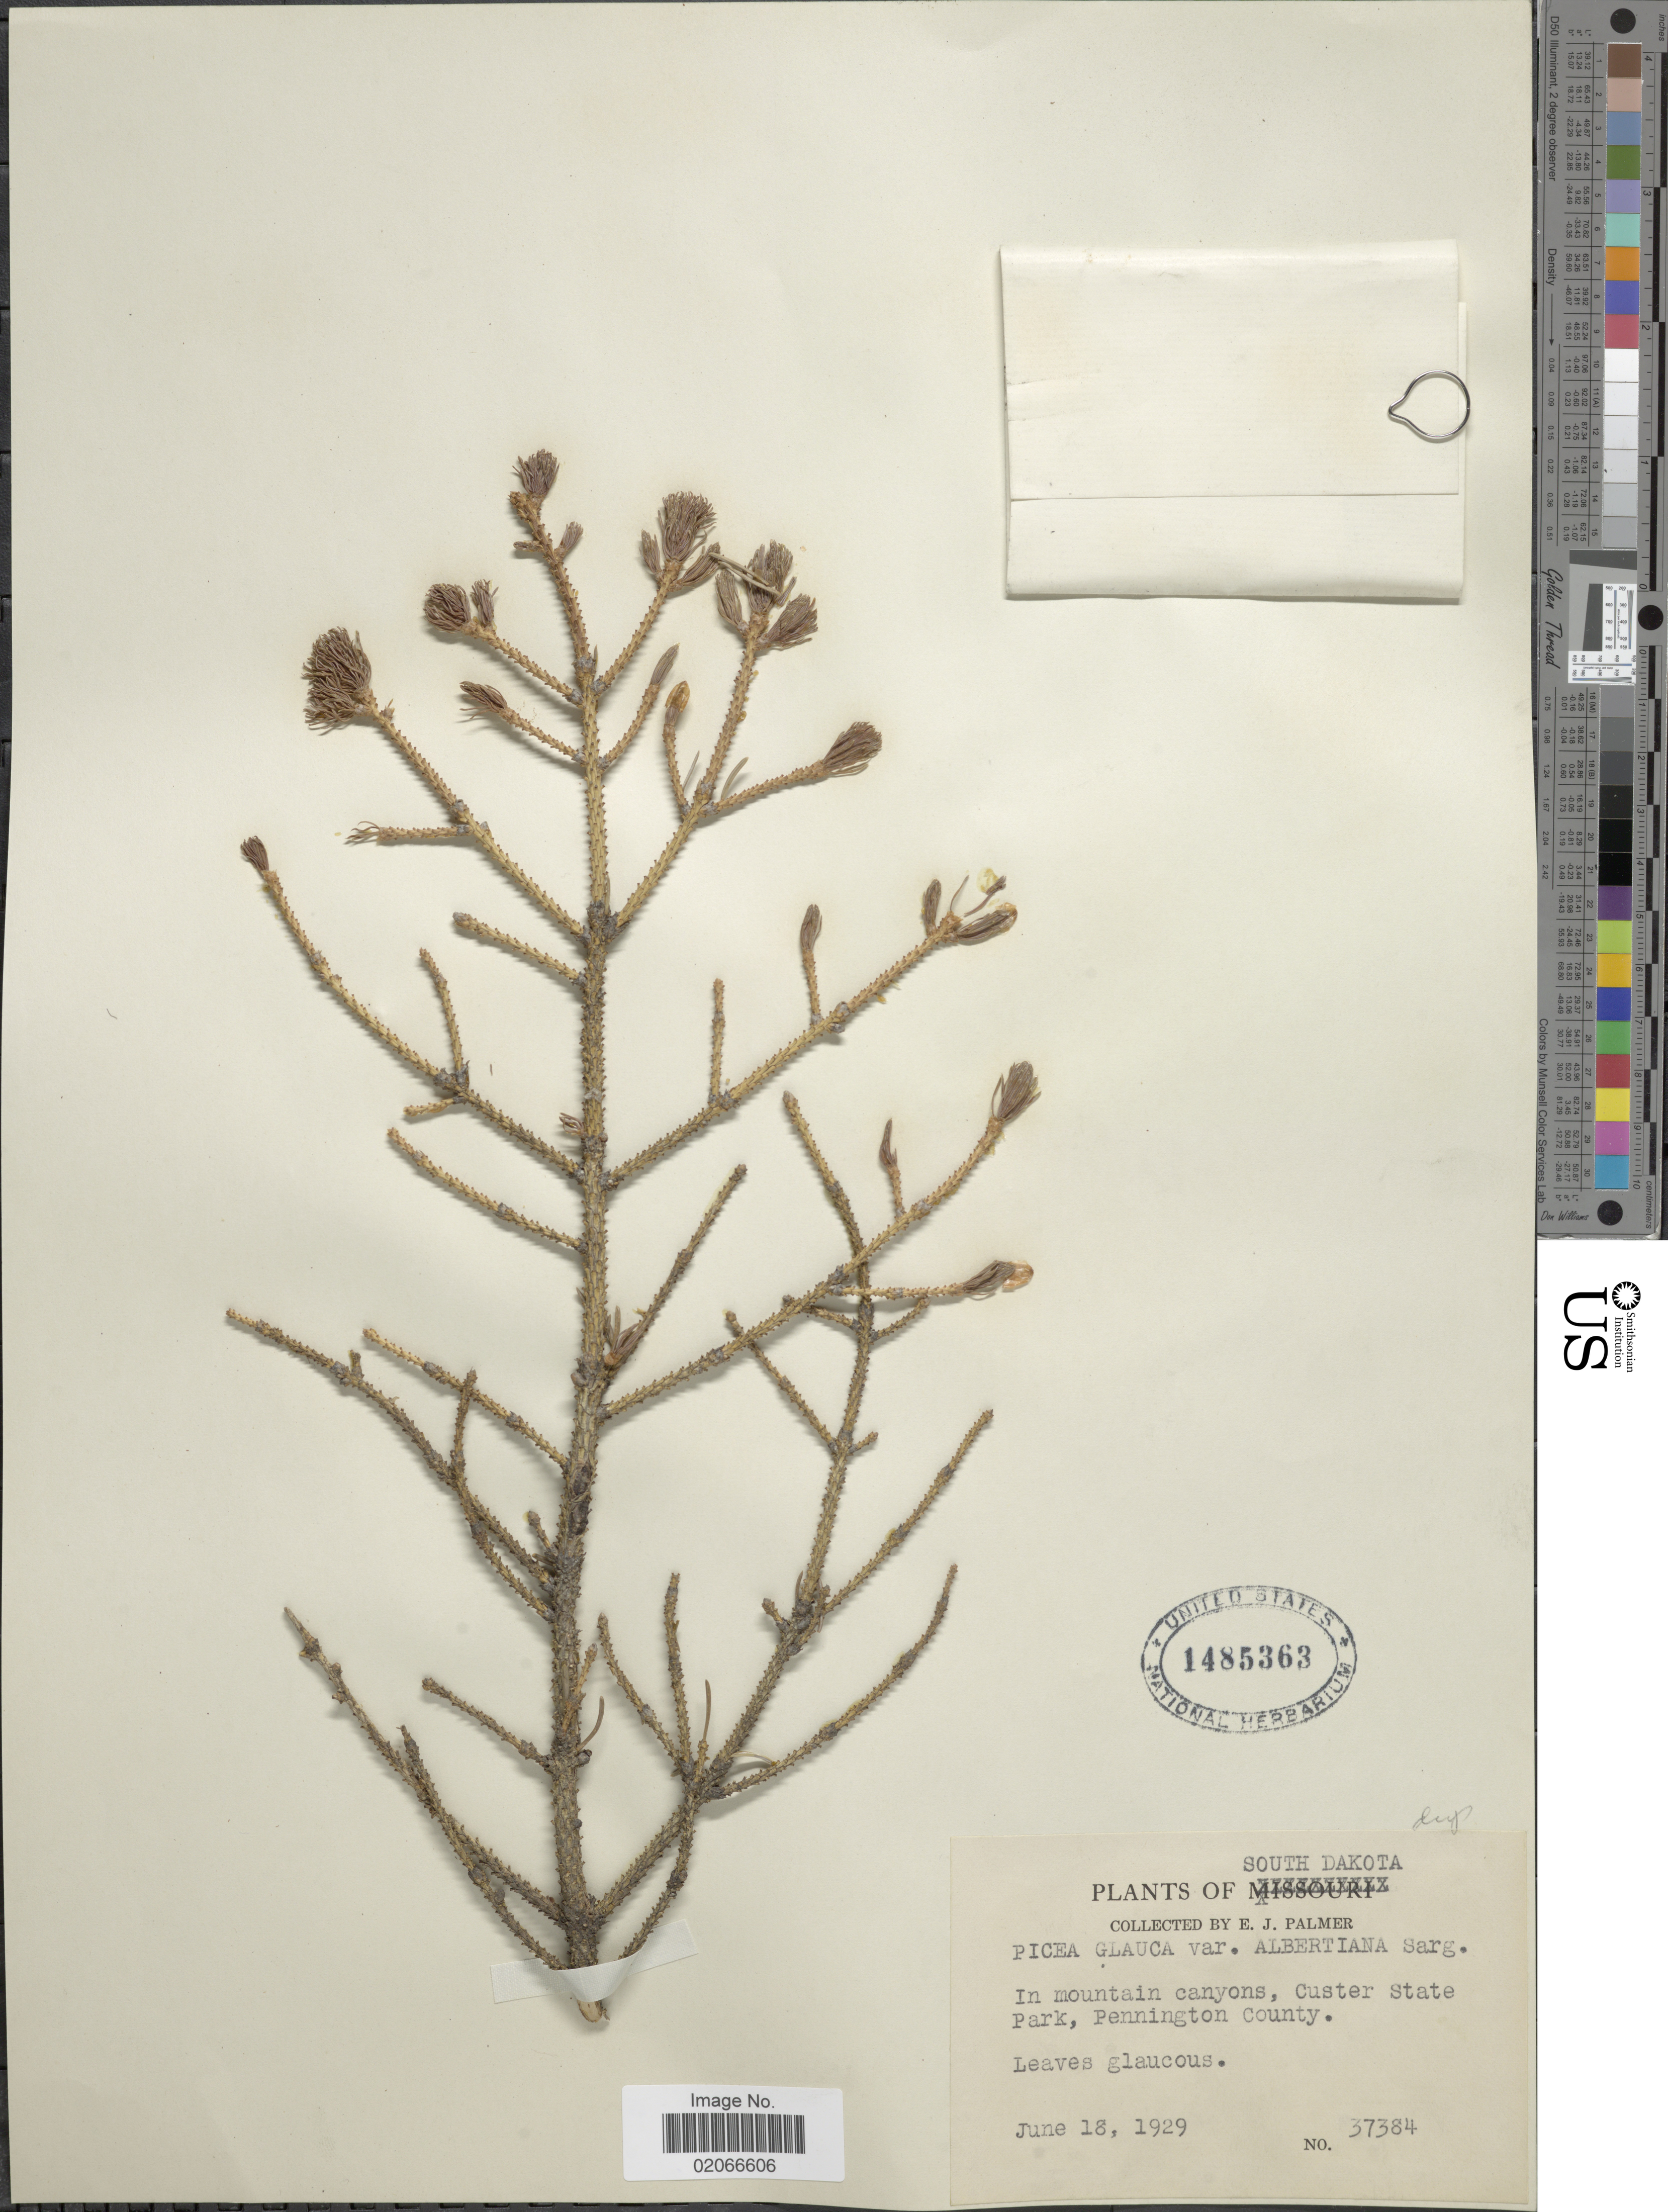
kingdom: Plantae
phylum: Tracheophyta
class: Pinopsida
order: Pinales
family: Pinaceae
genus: Picea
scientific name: Picea glauca var. albertiana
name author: (S. Br.) Sarg.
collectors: E. J. Palmer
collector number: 37384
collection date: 1929-06-18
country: United States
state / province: South Dakota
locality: In mountain canyons, Custer State Park, Pennington County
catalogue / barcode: US 1485363